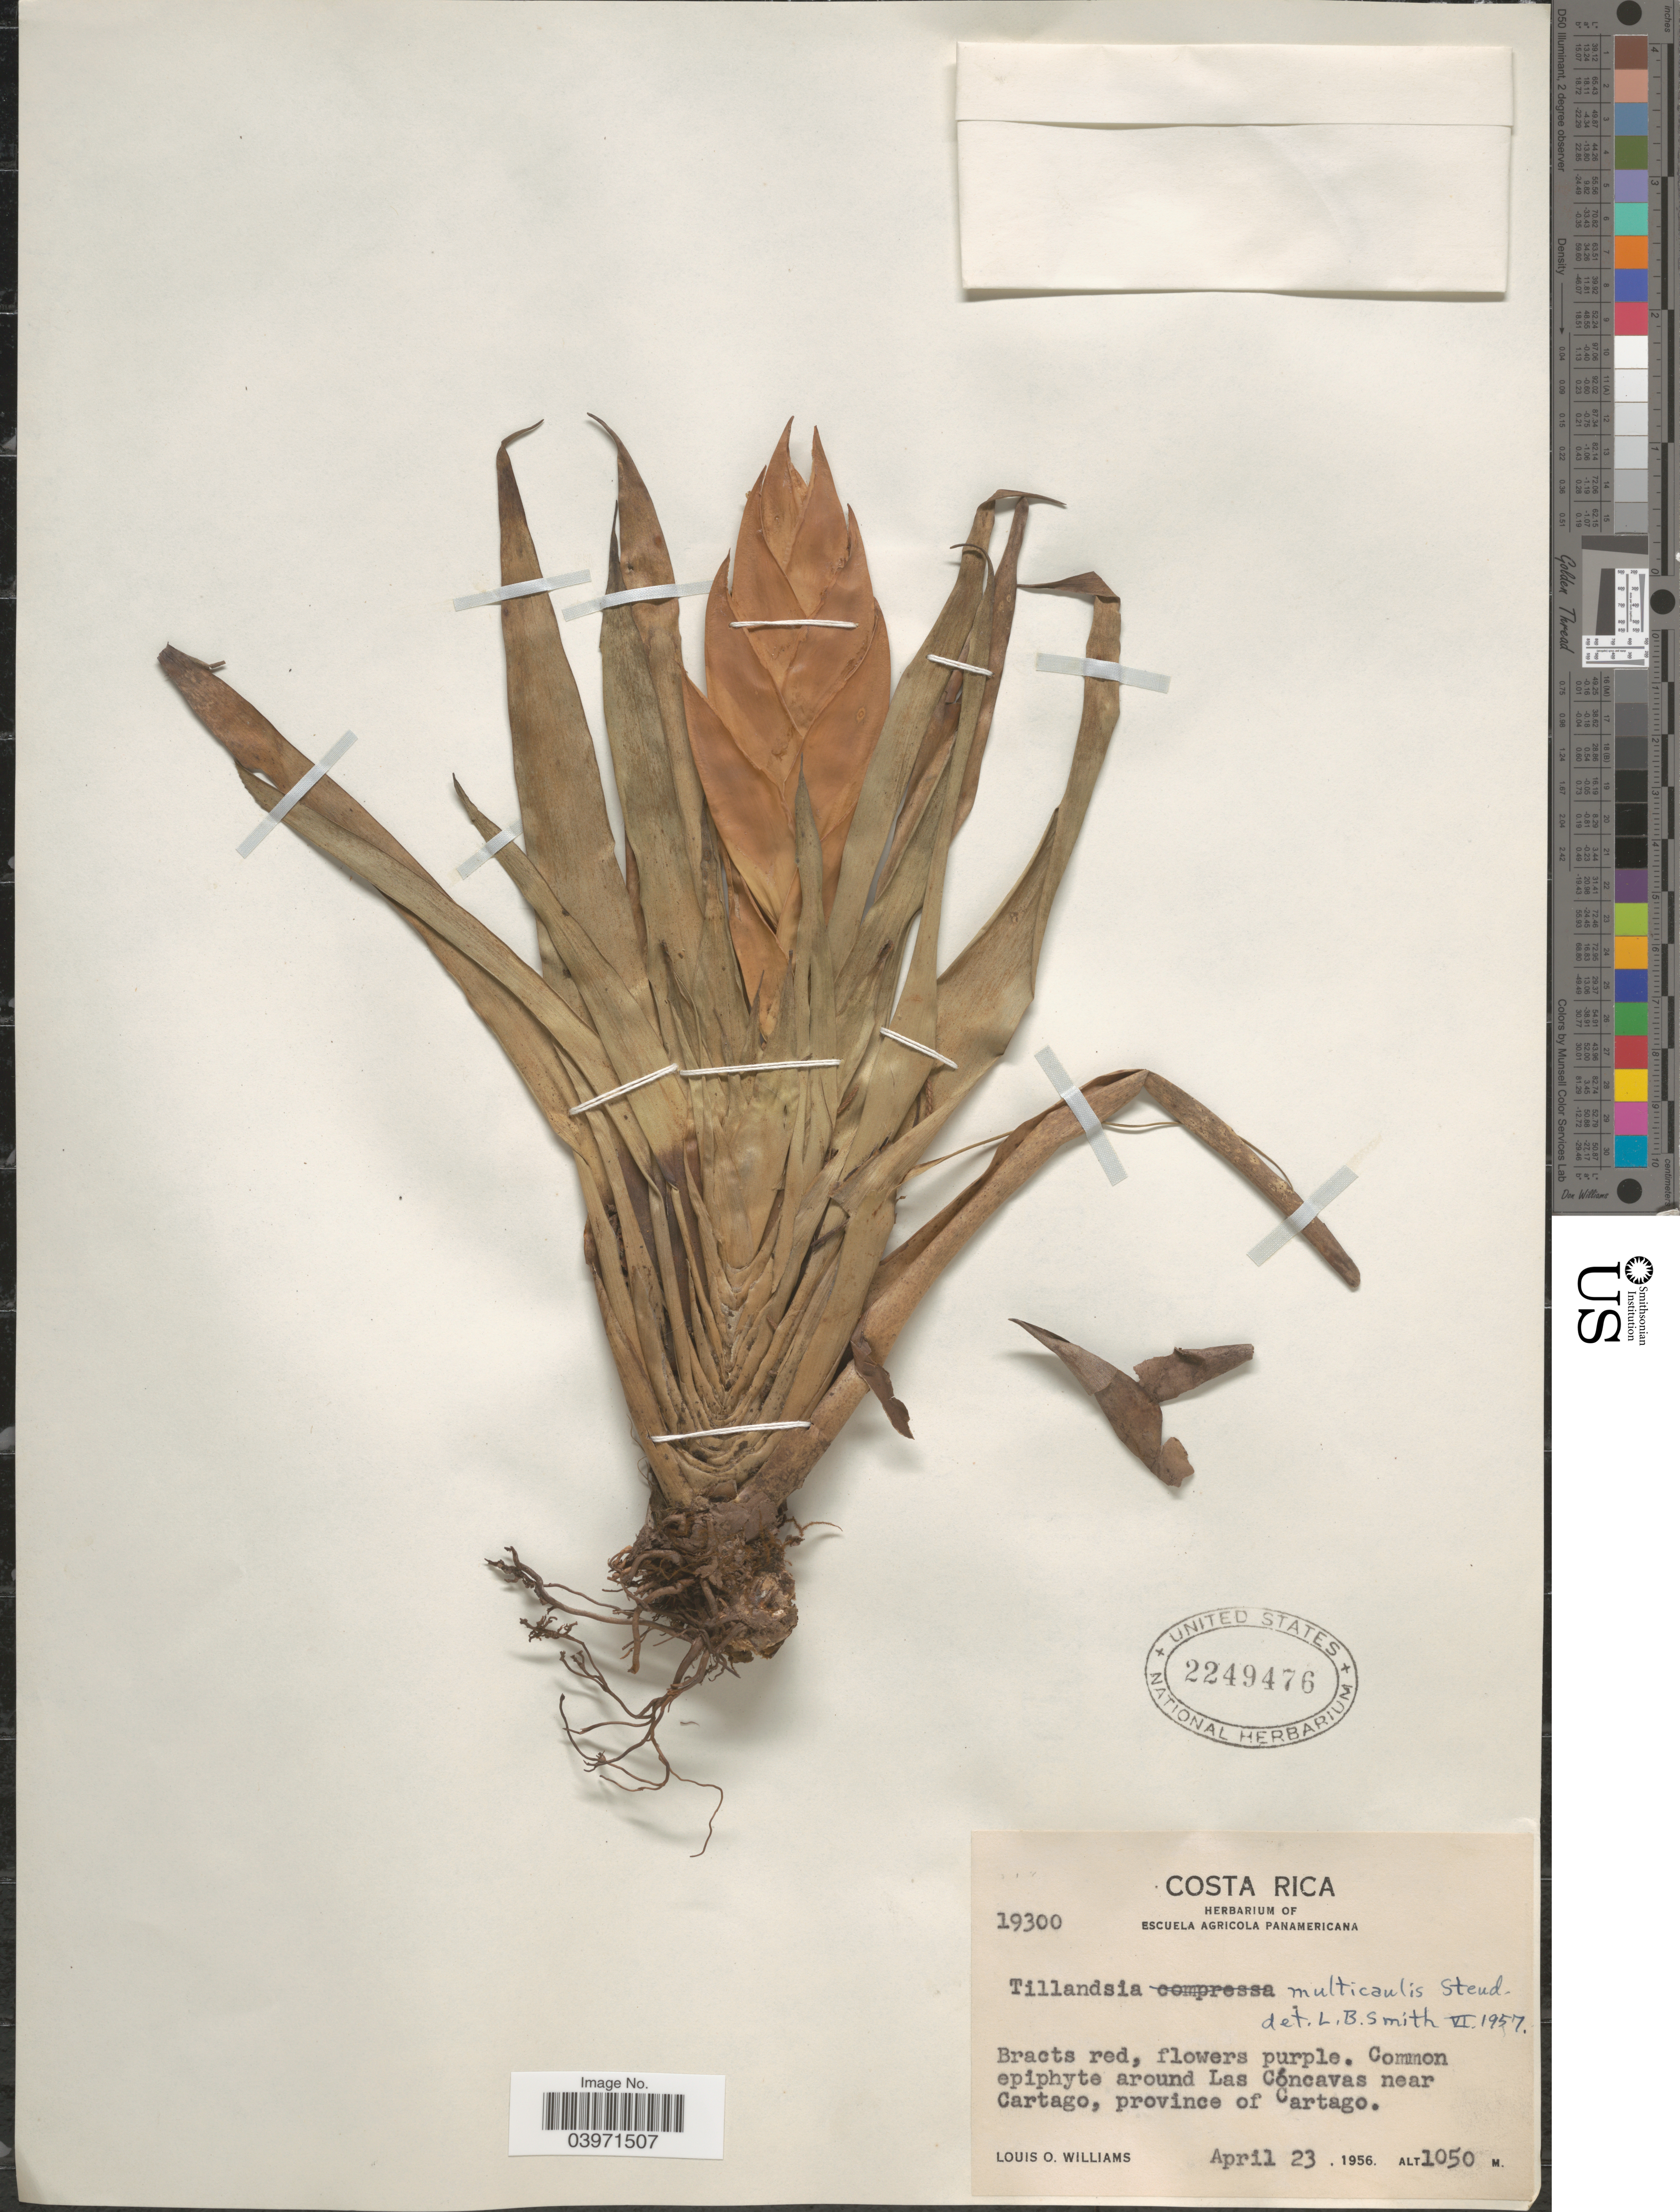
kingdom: Plantae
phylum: Tracheophyta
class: Liliopsida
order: Poales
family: Bromeliaceae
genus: Tillandsia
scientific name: Tillandsia multicaulis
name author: Steud.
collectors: L. O. Williams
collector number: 19300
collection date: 1956-04-23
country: Costa Rica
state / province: Cartago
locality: Around Las Cóncavas near Cartago.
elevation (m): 1050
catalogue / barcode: US 2249476